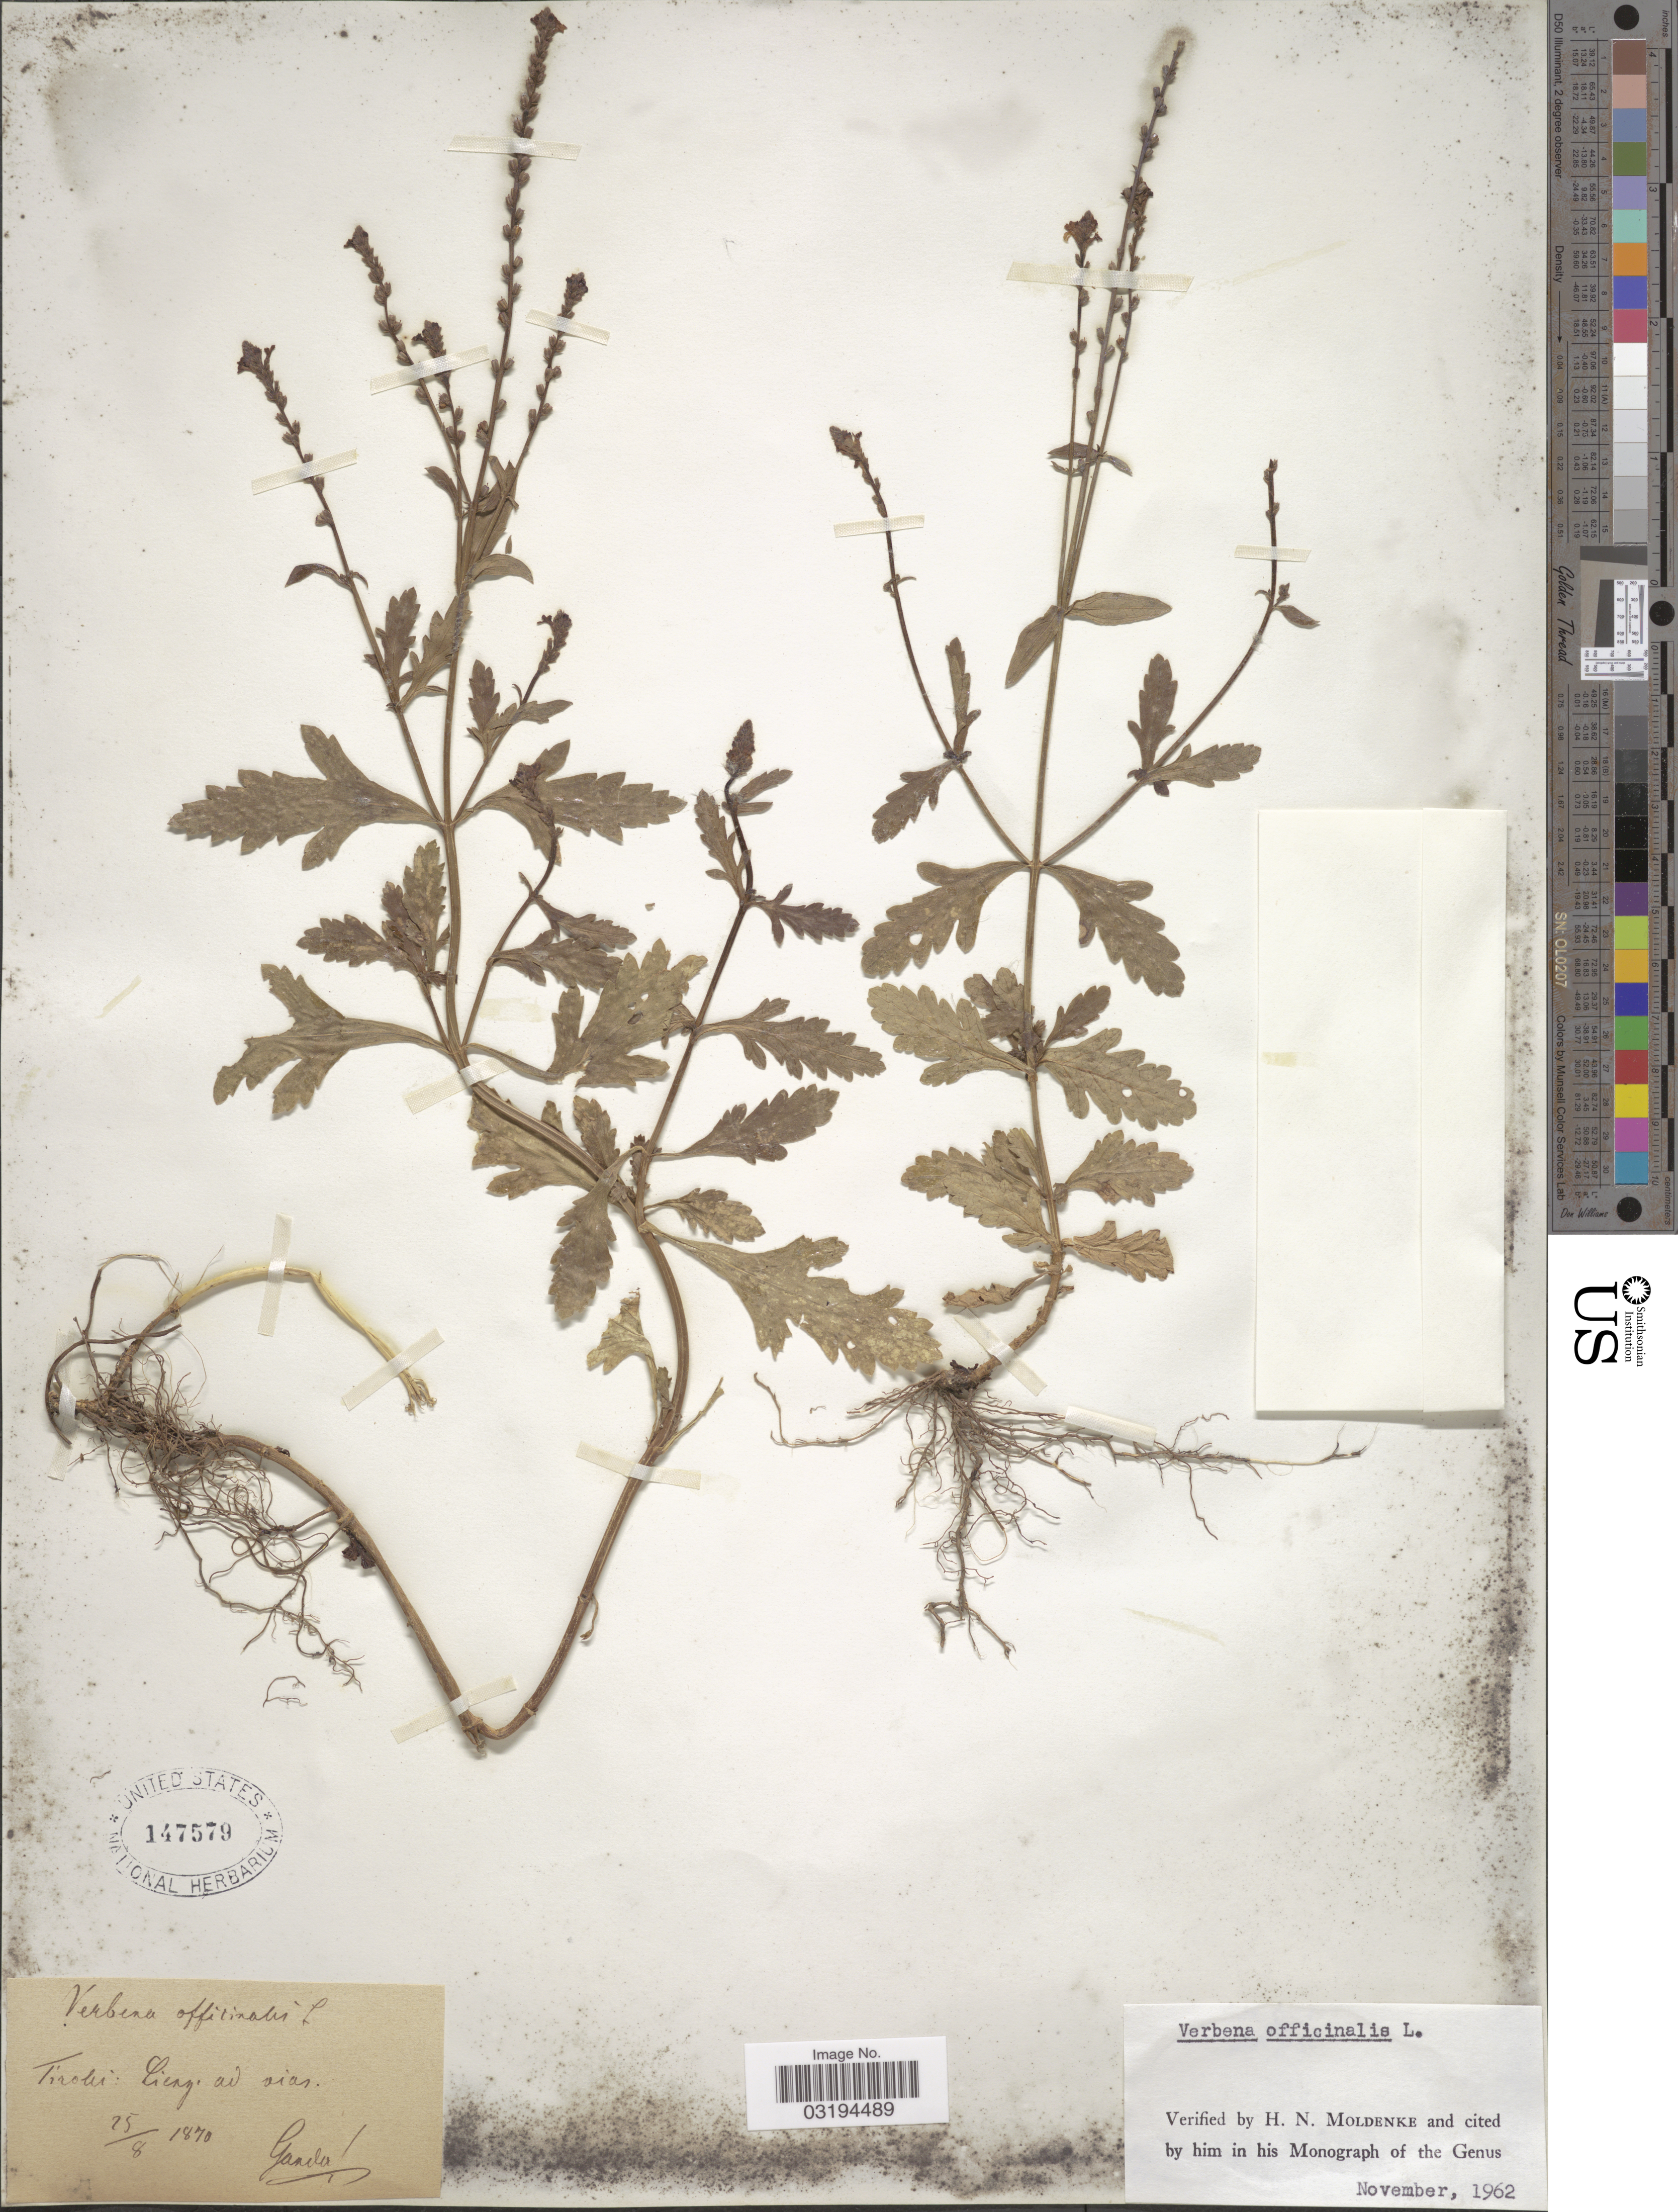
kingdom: Plantae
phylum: Tracheophyta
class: Magnoliopsida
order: Lamiales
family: Verbenaceae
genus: Verbena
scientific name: Verbena officinalis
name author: L.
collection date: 1870-08-25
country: Austria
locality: Tiroli: Lienz. ad vias.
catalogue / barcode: US 147579